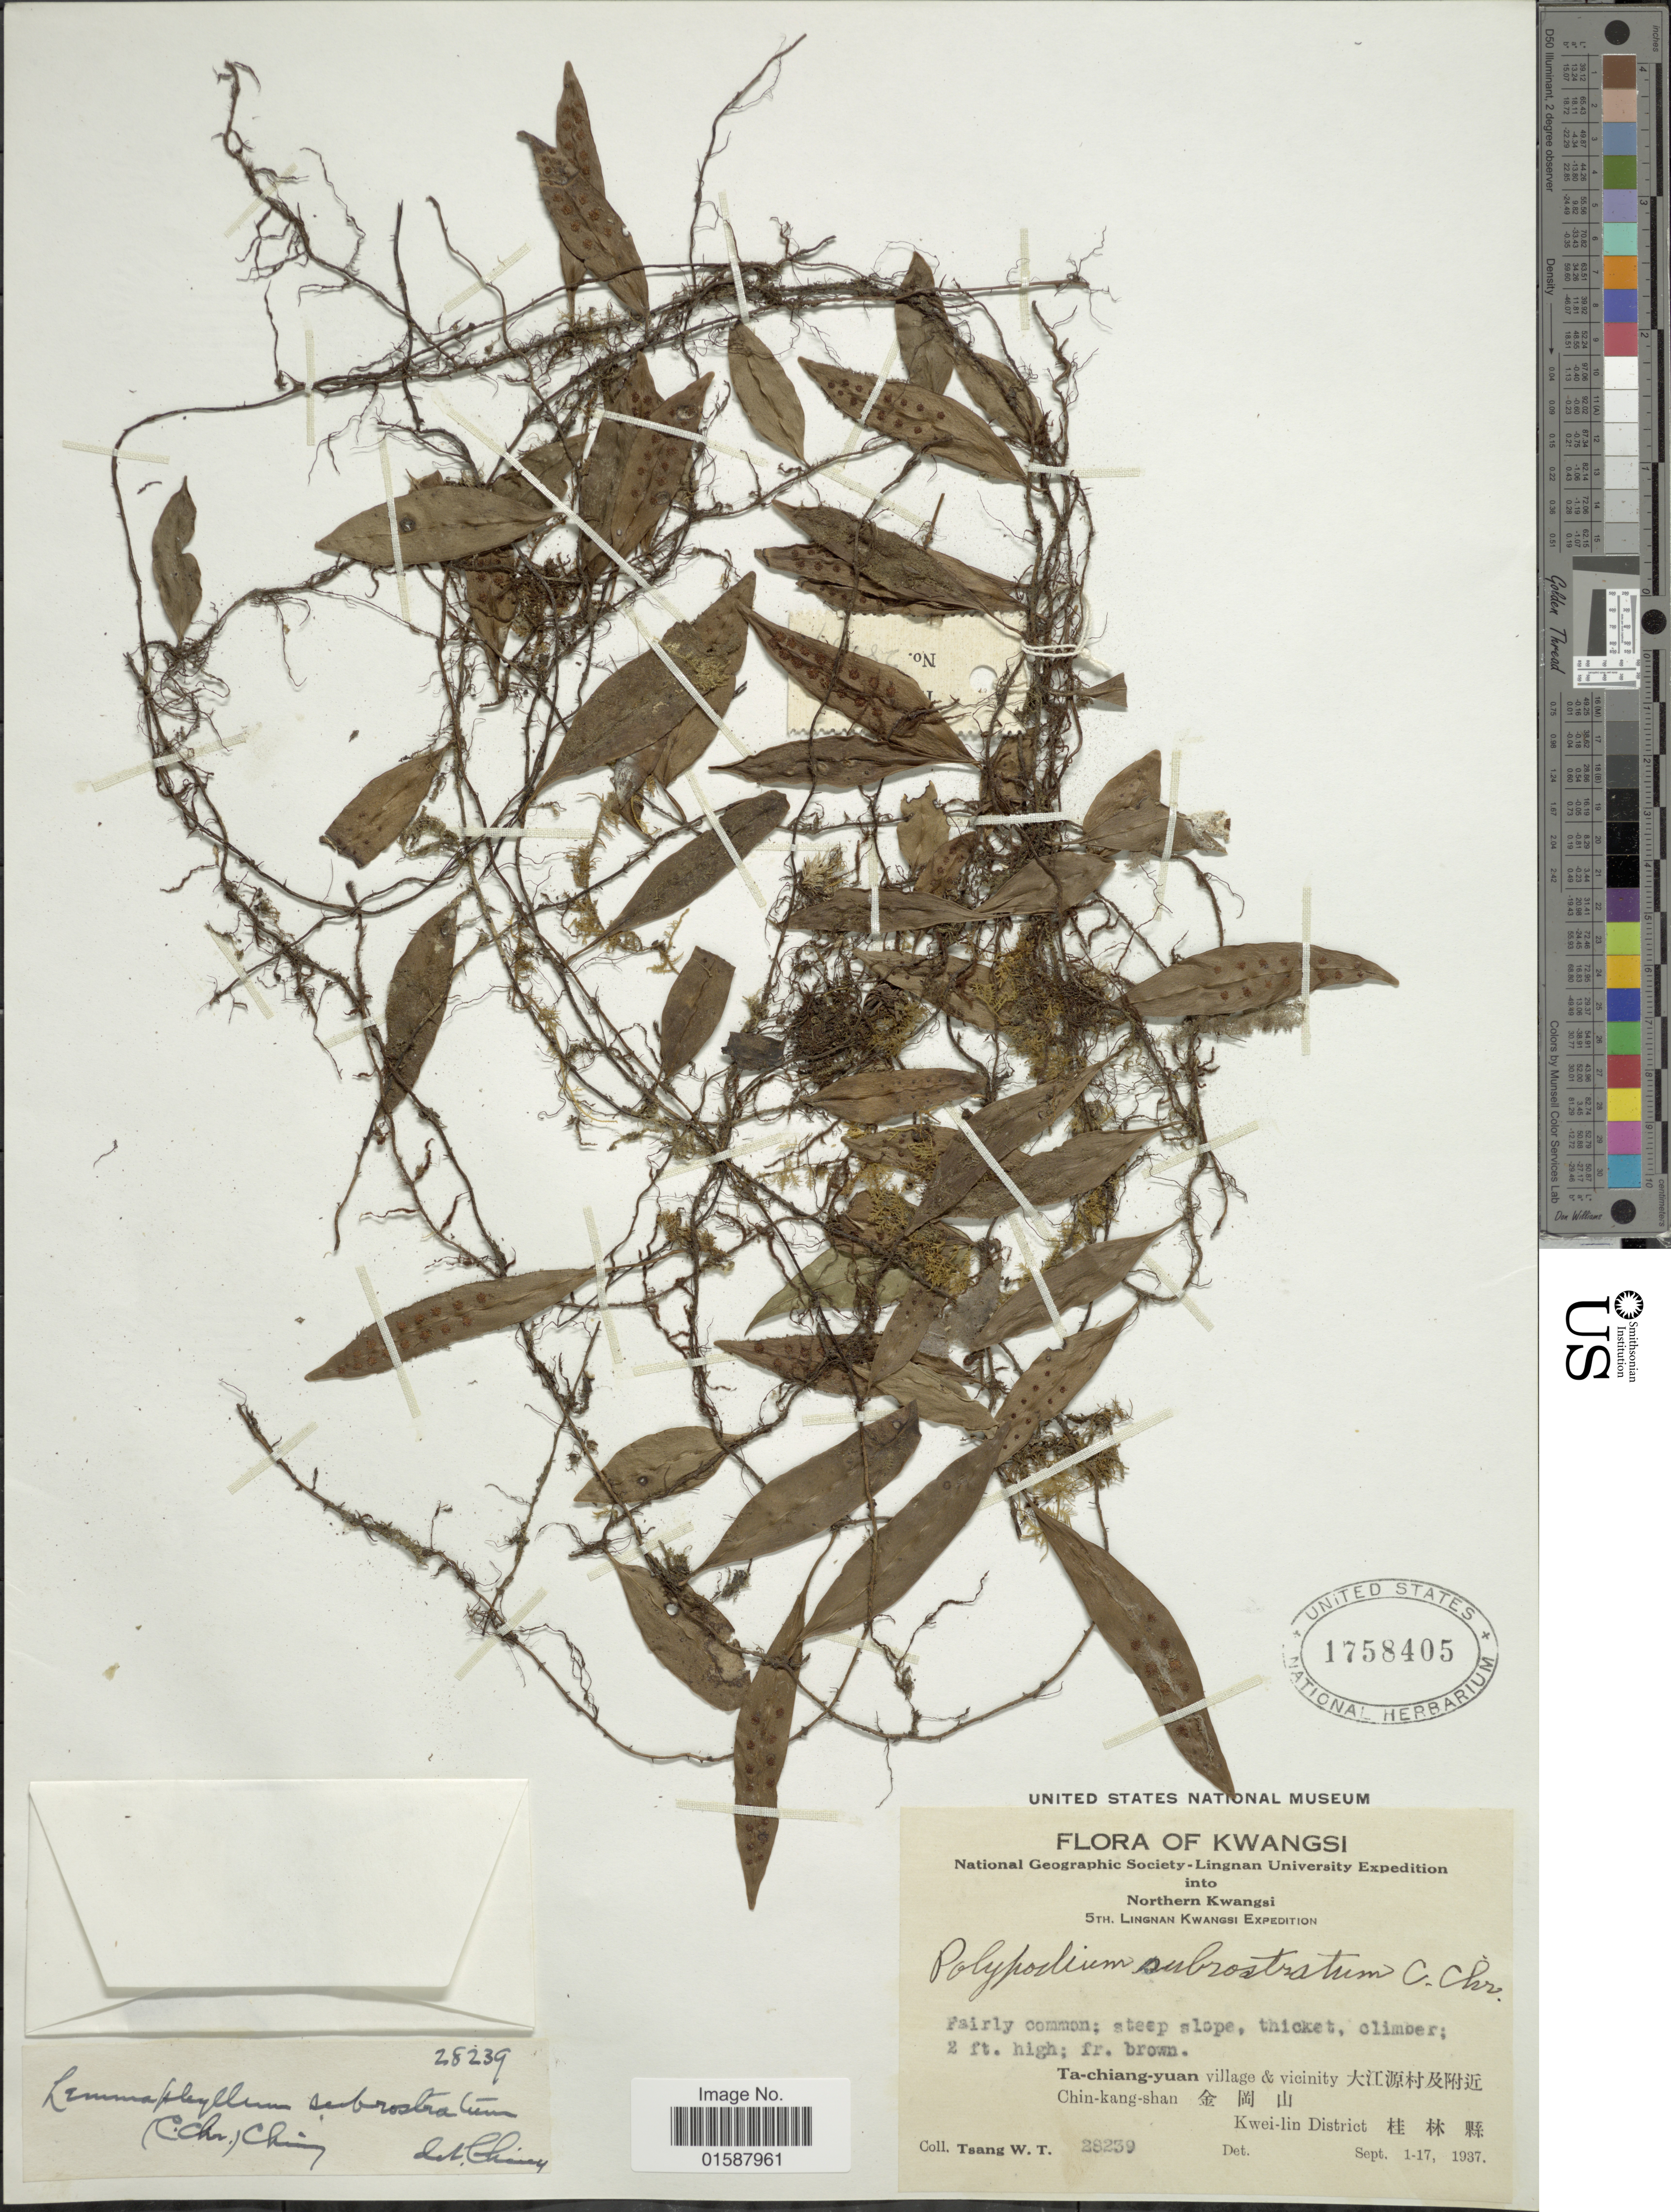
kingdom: Plantae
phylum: Tracheophyta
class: Polypodiopsida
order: Polypodiales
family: Polypodiaceae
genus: Lepisorus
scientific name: Lepisorus subrostratus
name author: (C. Chr.) C. Chr. & Tardieu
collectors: W. T. Tsang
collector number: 28239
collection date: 1937-09-01/1937-09-17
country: China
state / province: Guangxi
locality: Northern Kwangsi. ta-chiang-yuan village & vicinity. Chin-kang-shan. Kwei-lin District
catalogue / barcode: US 1758405